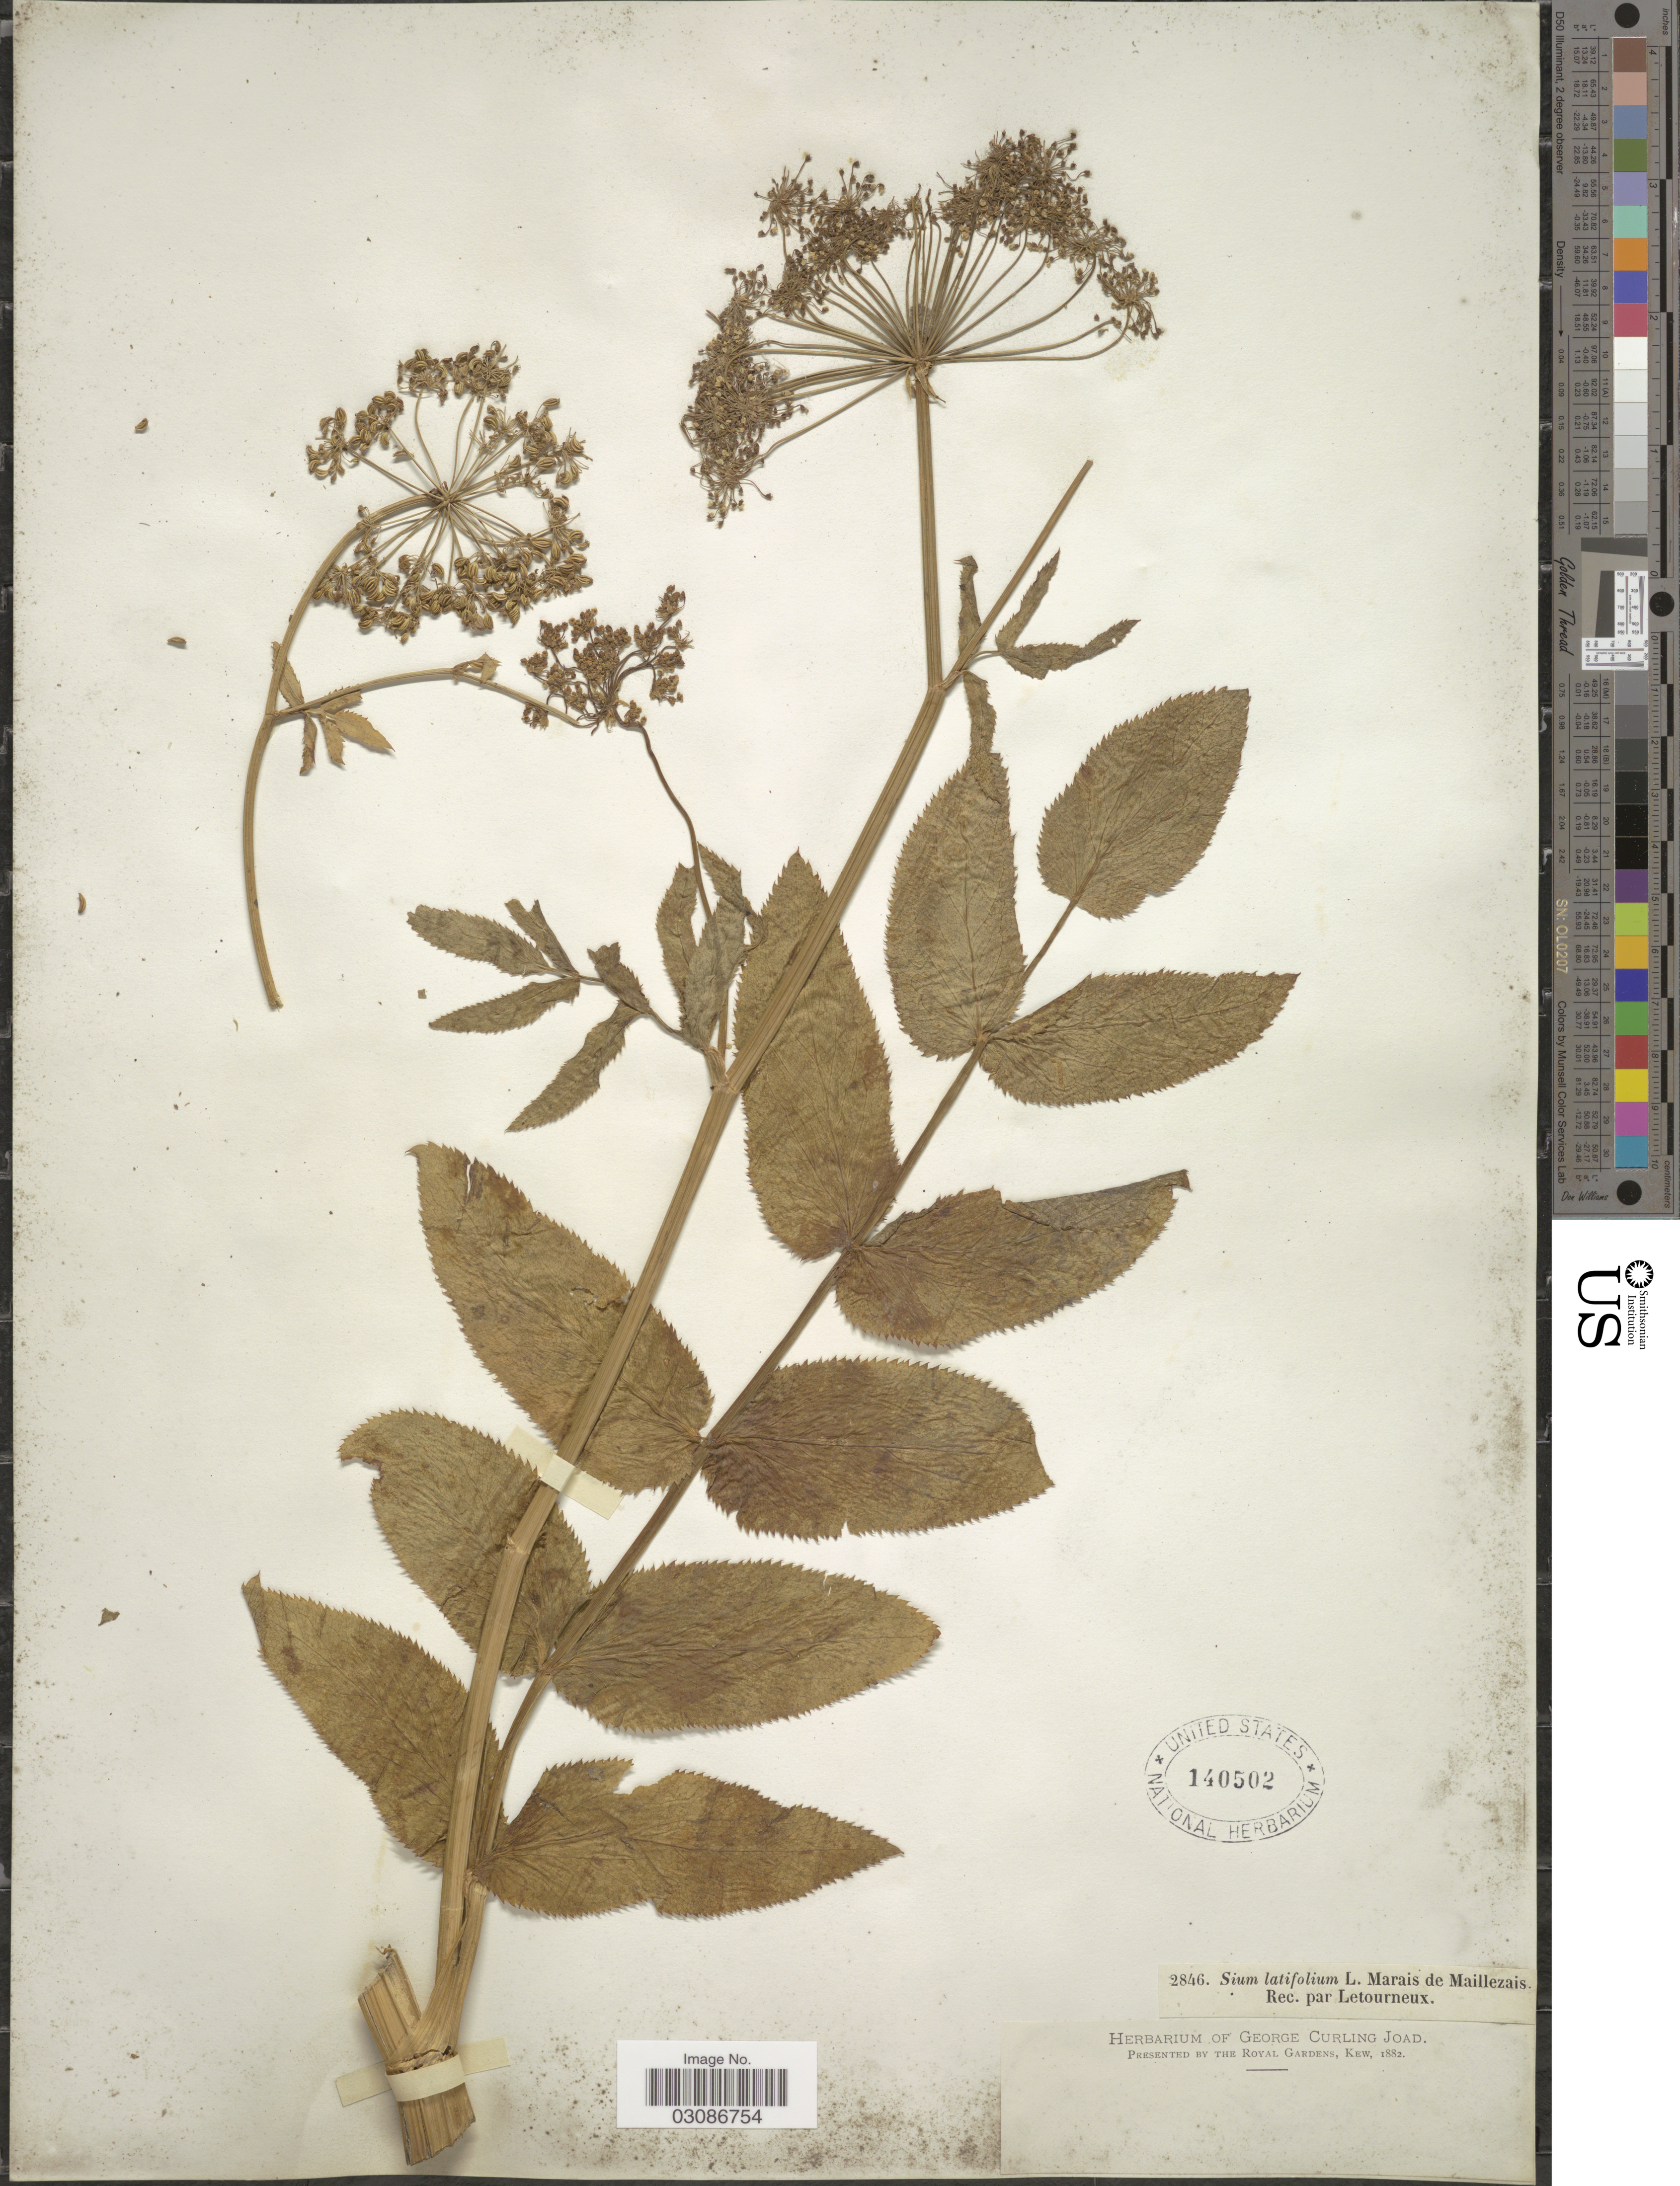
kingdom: Plantae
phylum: Tracheophyta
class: Magnoliopsida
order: Apiales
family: Apiaceae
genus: Sium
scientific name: Sium ninsi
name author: Thunb.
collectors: ex herb. George Curling Joad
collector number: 2846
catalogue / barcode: US 140502